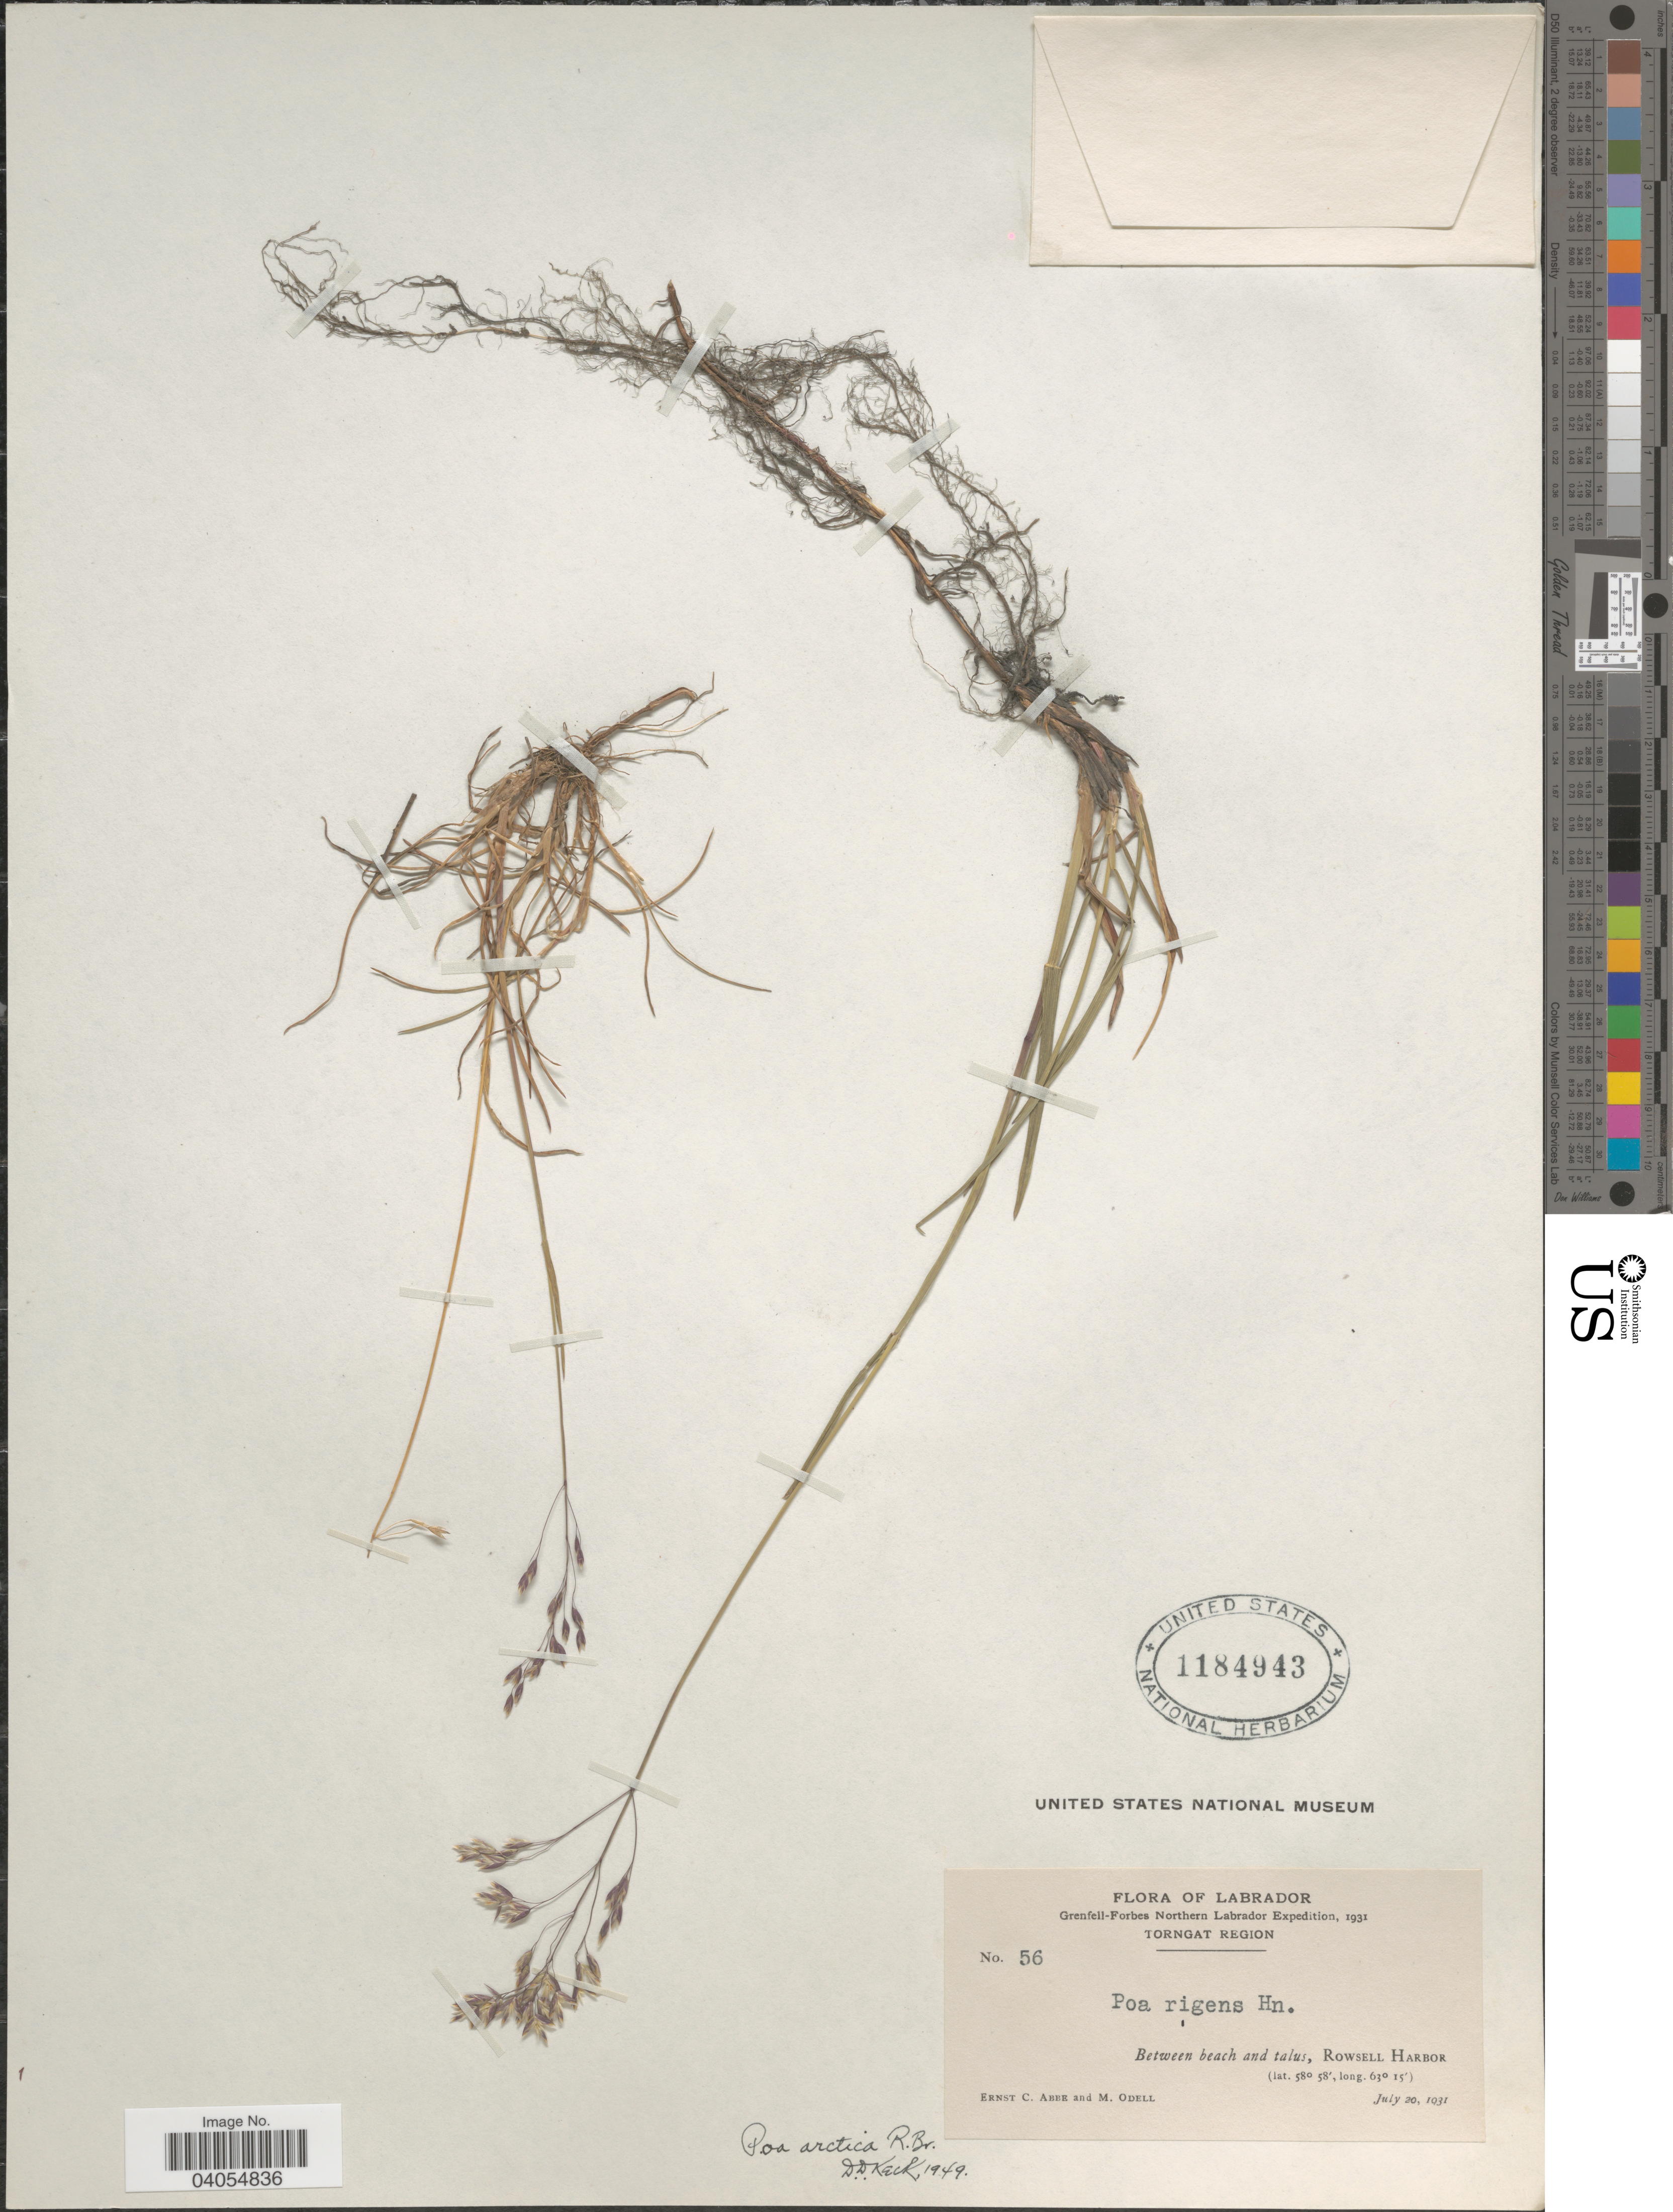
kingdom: Plantae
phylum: Tracheophyta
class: Liliopsida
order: Poales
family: Poaceae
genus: Poa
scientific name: Poa arctica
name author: R. Br.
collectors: E. C. Abbe & -. Odell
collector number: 56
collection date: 1931-07-20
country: Canada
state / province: Newfoundland and Labrador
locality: Labrador. Torngat Region. Between beach and talus, Rowsell Harbor.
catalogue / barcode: US 1184943